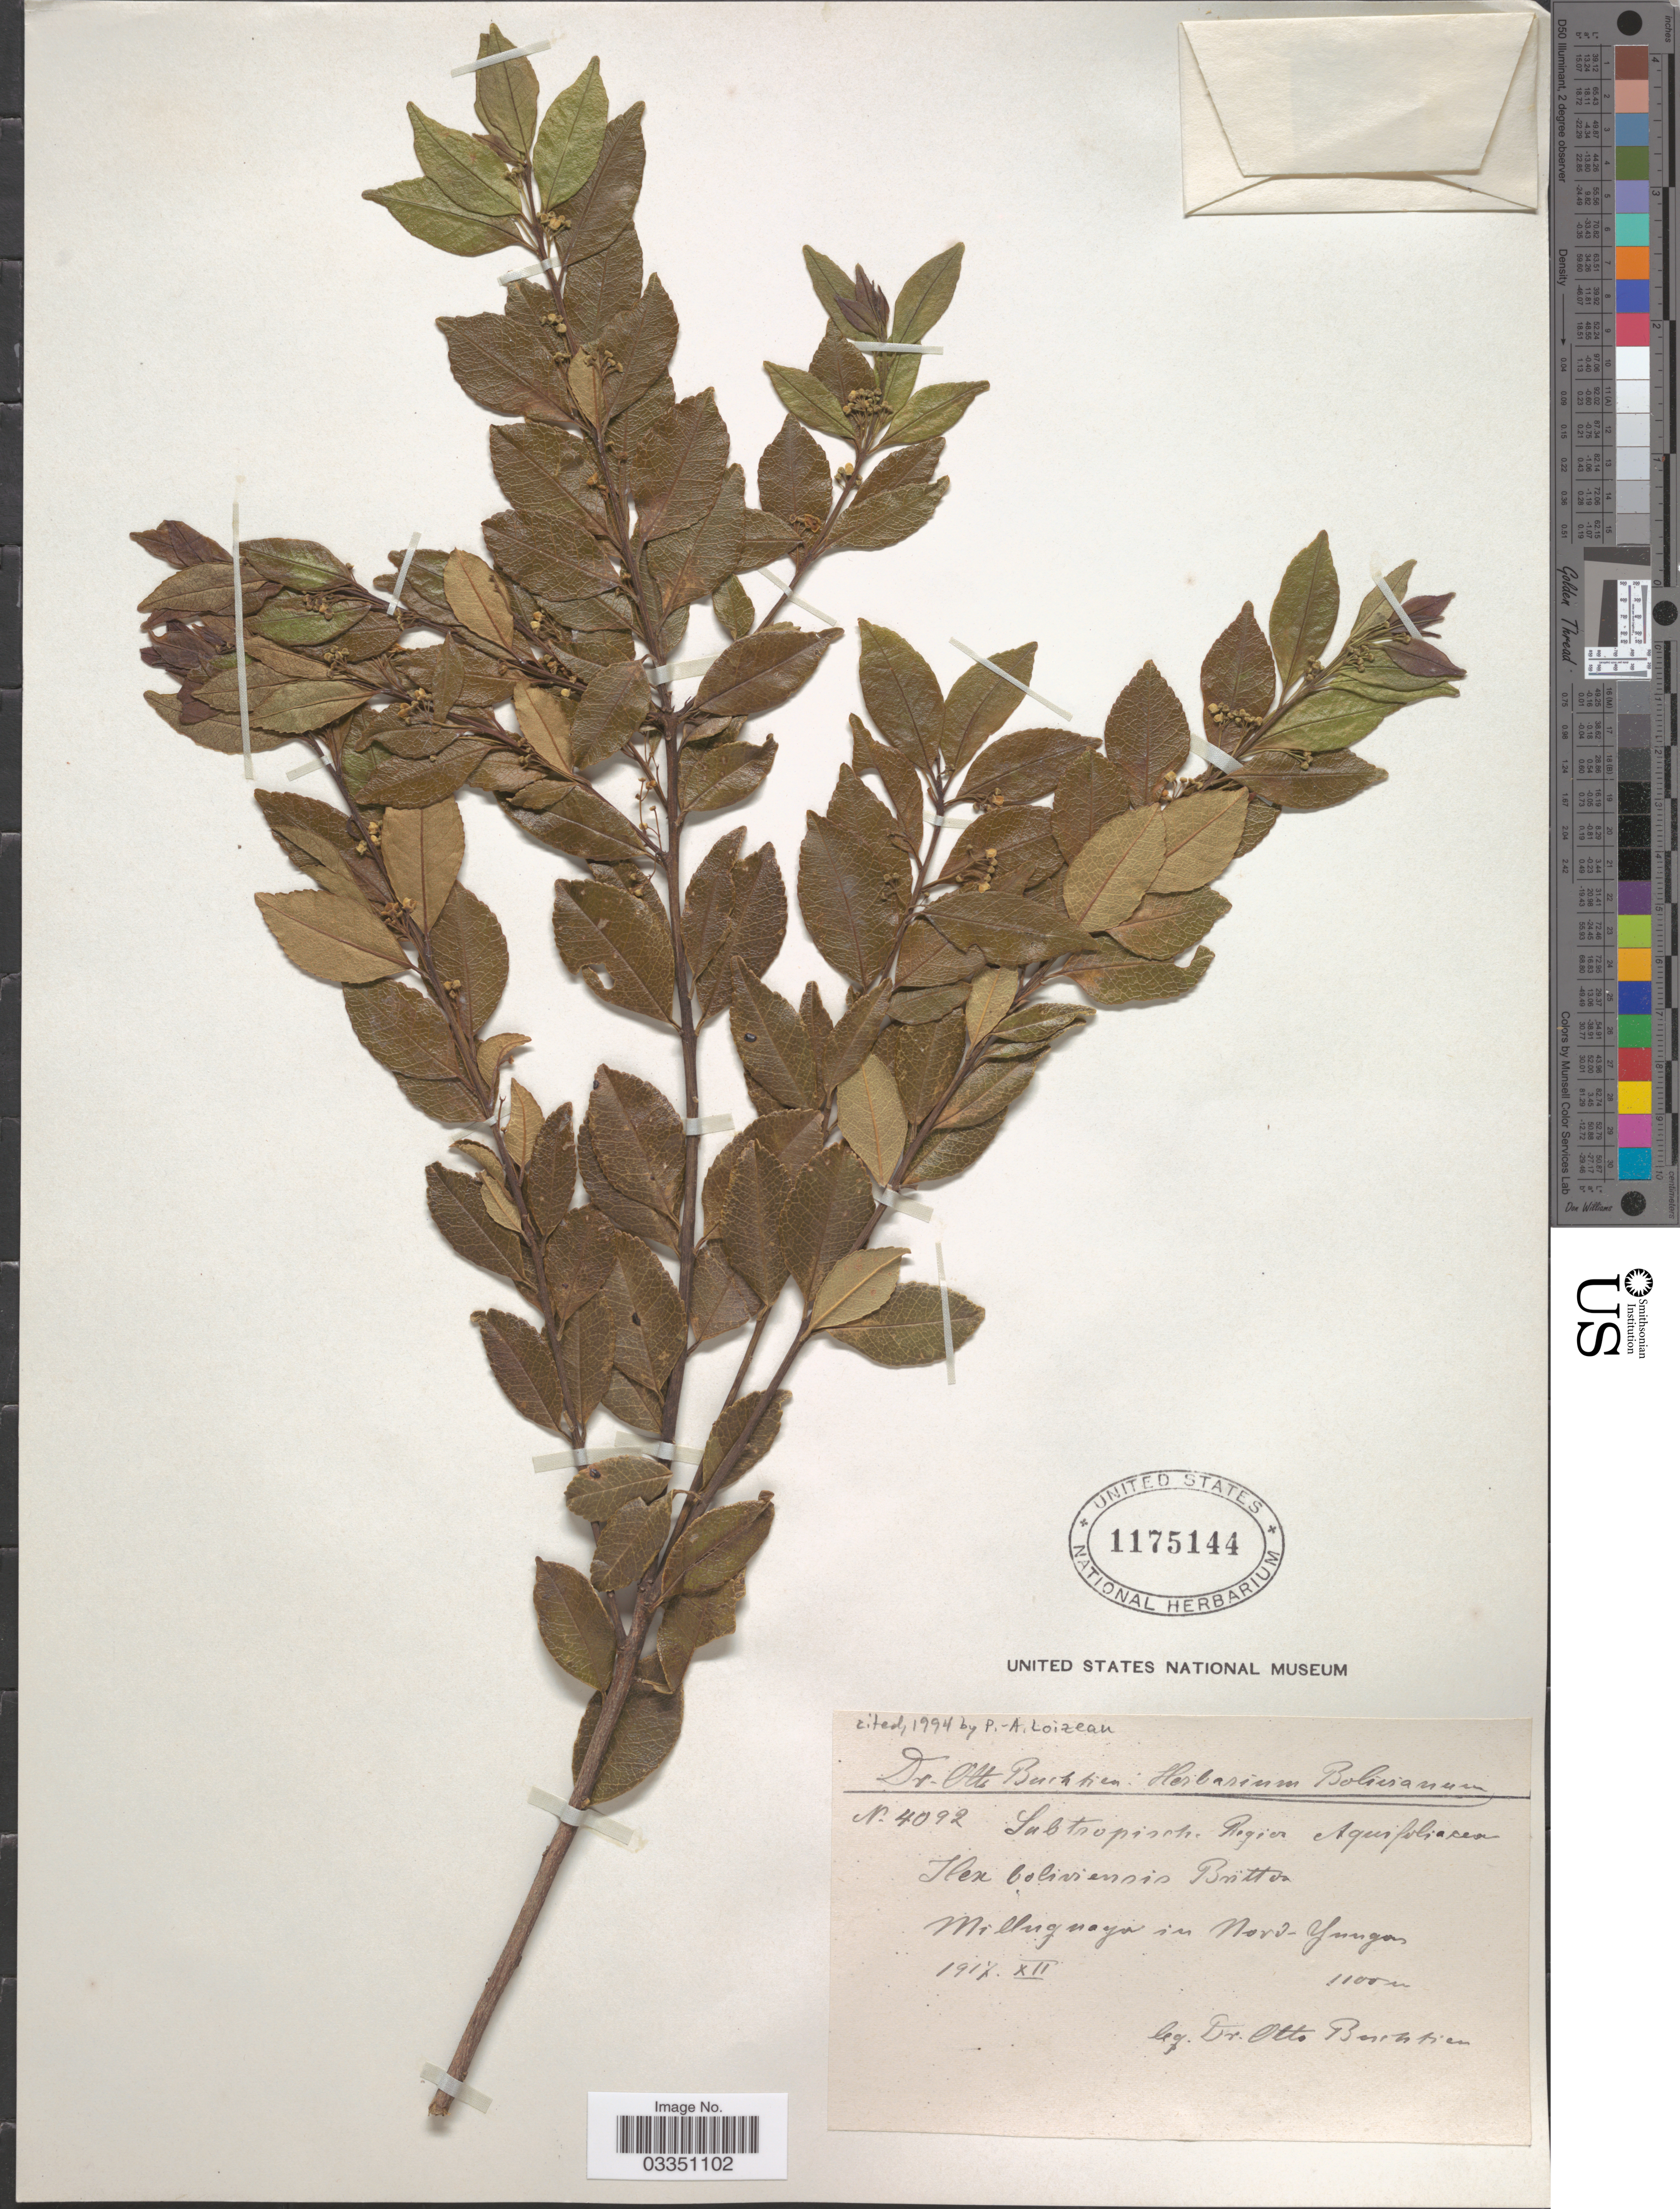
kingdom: Plantae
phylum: Tracheophyta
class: Magnoliopsida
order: Aquifoliales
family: Aquifoliaceae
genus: Ilex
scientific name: Ilex boliviana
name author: Britton ex Rusby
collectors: O. Buchtien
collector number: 4092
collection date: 1917-12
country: Bolivia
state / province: La Paz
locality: Subtropische Region Aquifoliacea. Milluguaya in Nord-Yungas.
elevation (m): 1100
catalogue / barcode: US 1175144